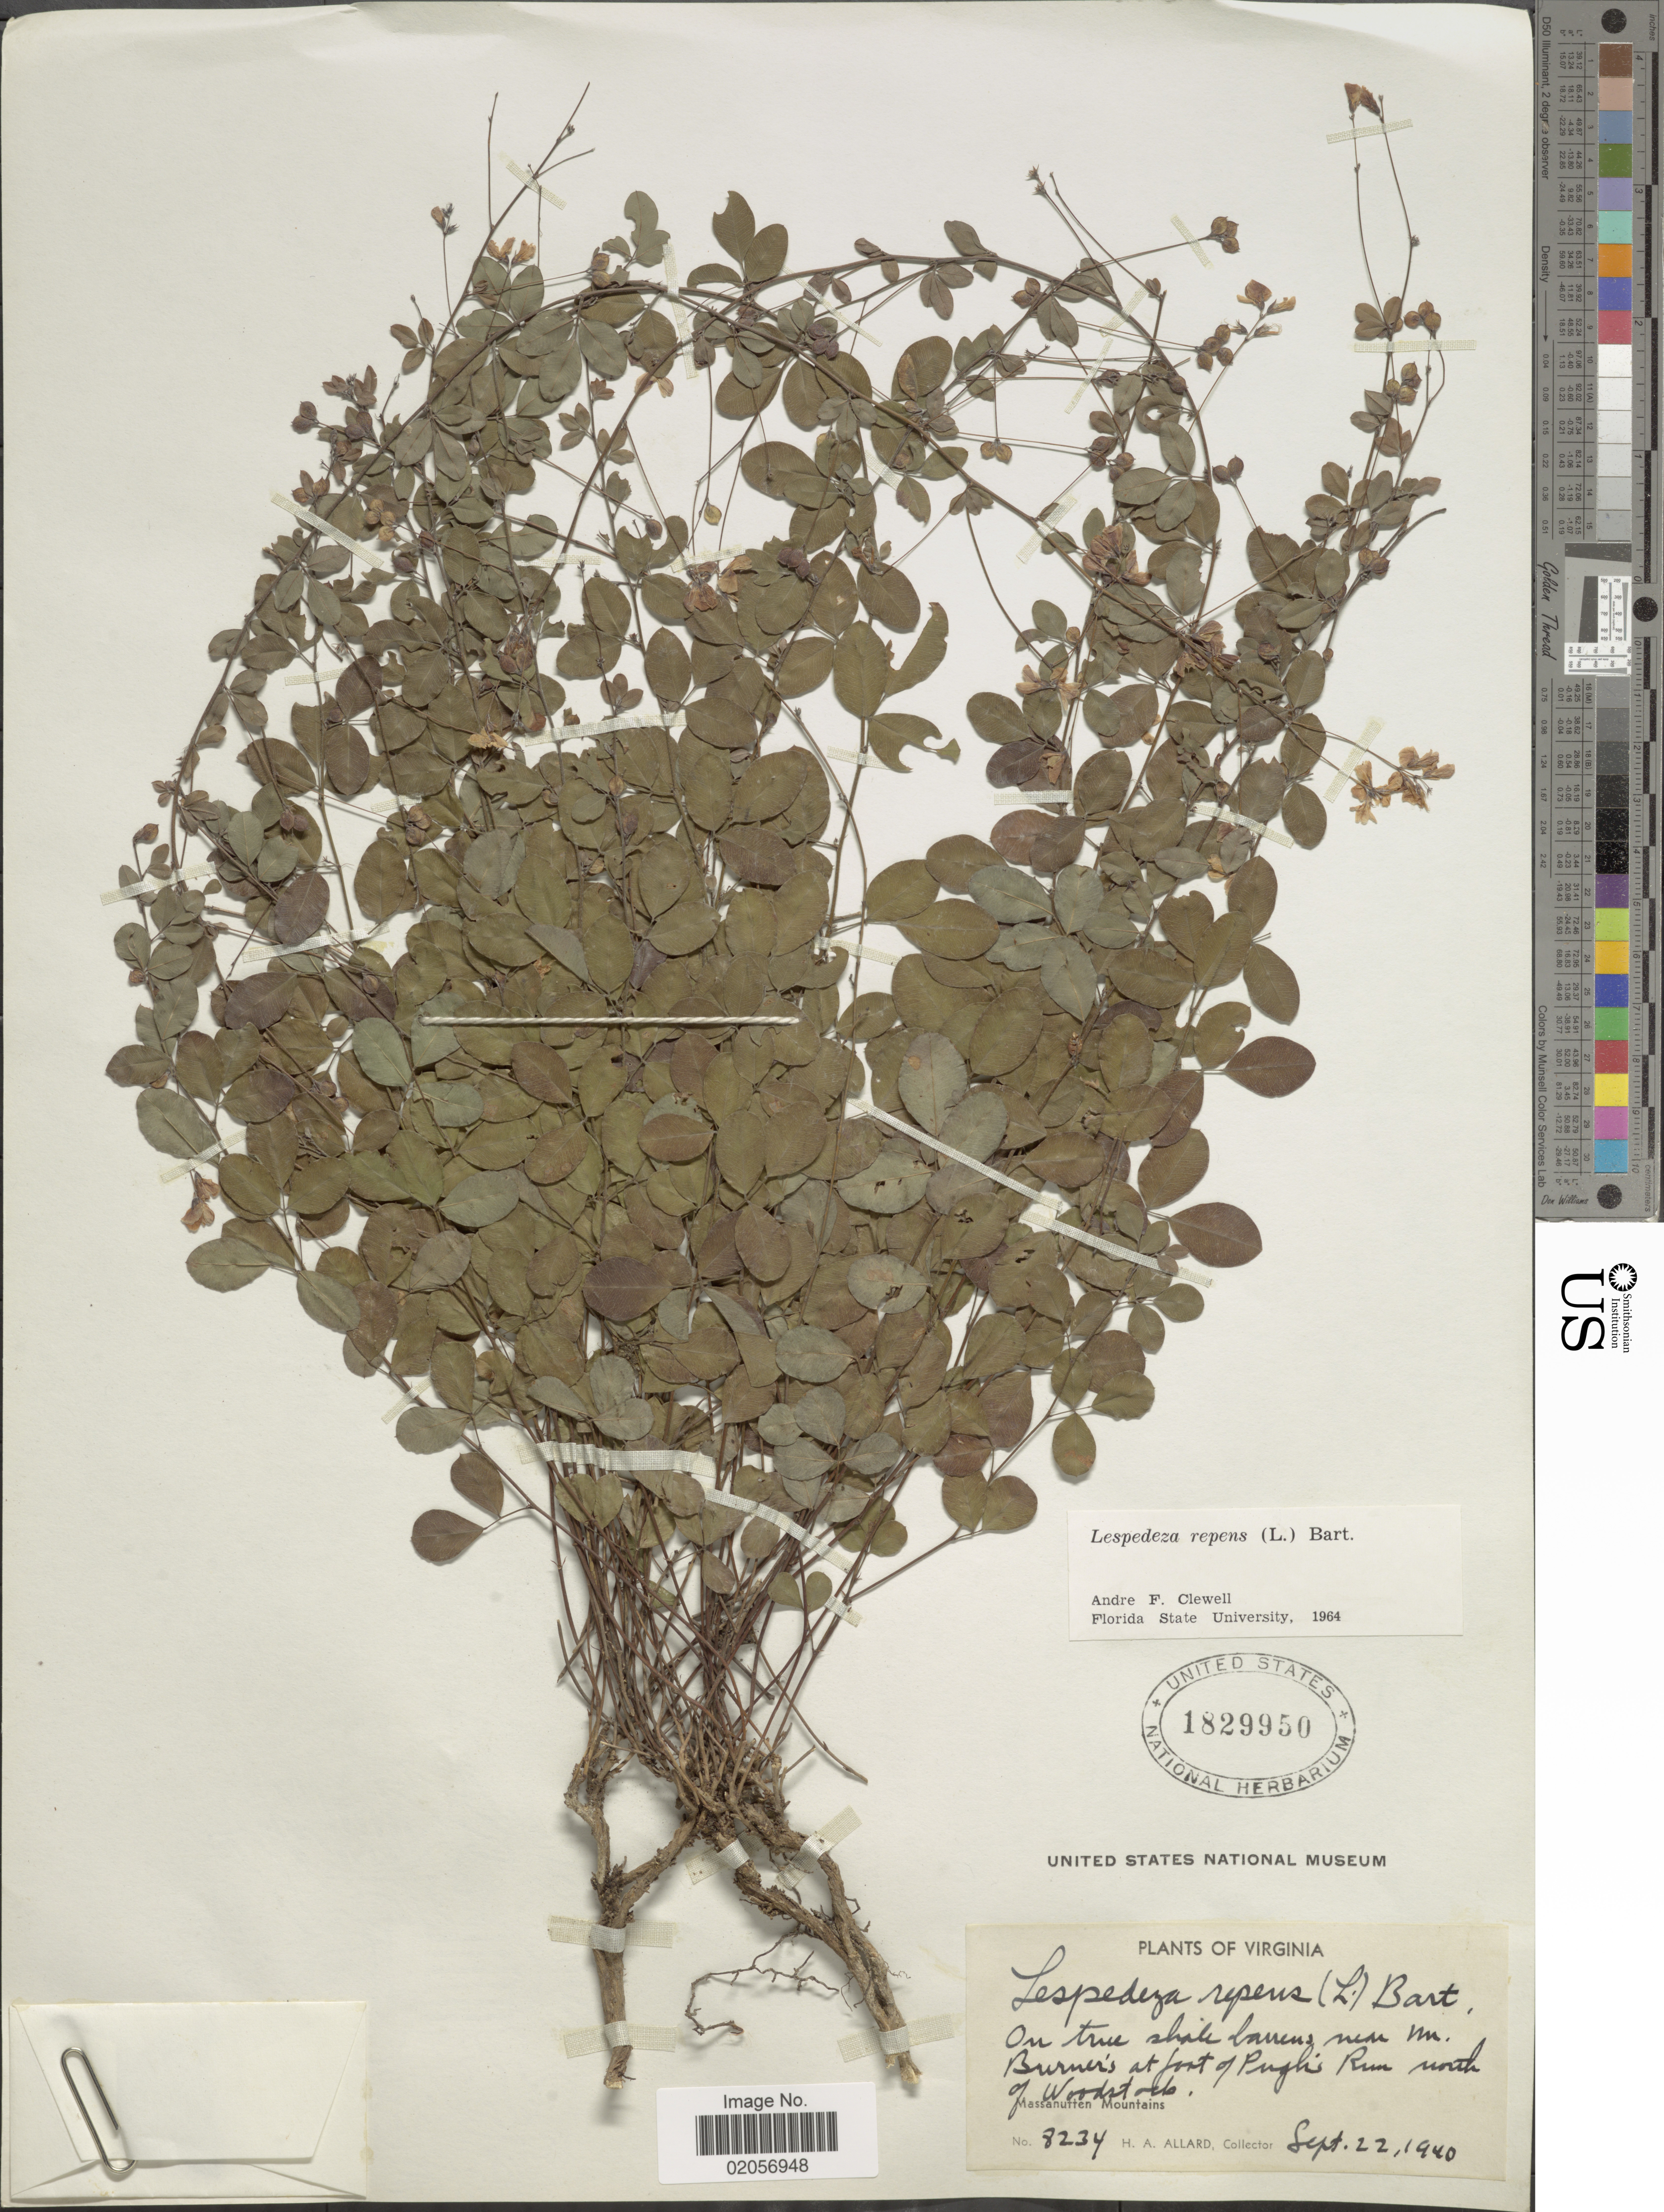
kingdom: Plantae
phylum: Tracheophyta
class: Magnoliopsida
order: Fabales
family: Fabaceae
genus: Lespedeza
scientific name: Lespedeza repens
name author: (L.) W.P.C. Barton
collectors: H. A. Allard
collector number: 8234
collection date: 1940-09-22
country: United States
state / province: Virginia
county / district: Shenandoah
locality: On true shale barrens near Mr. Burner's at foot of Pugh's Run north of Woodstock. Massanutten Mountains.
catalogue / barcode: US 1829950